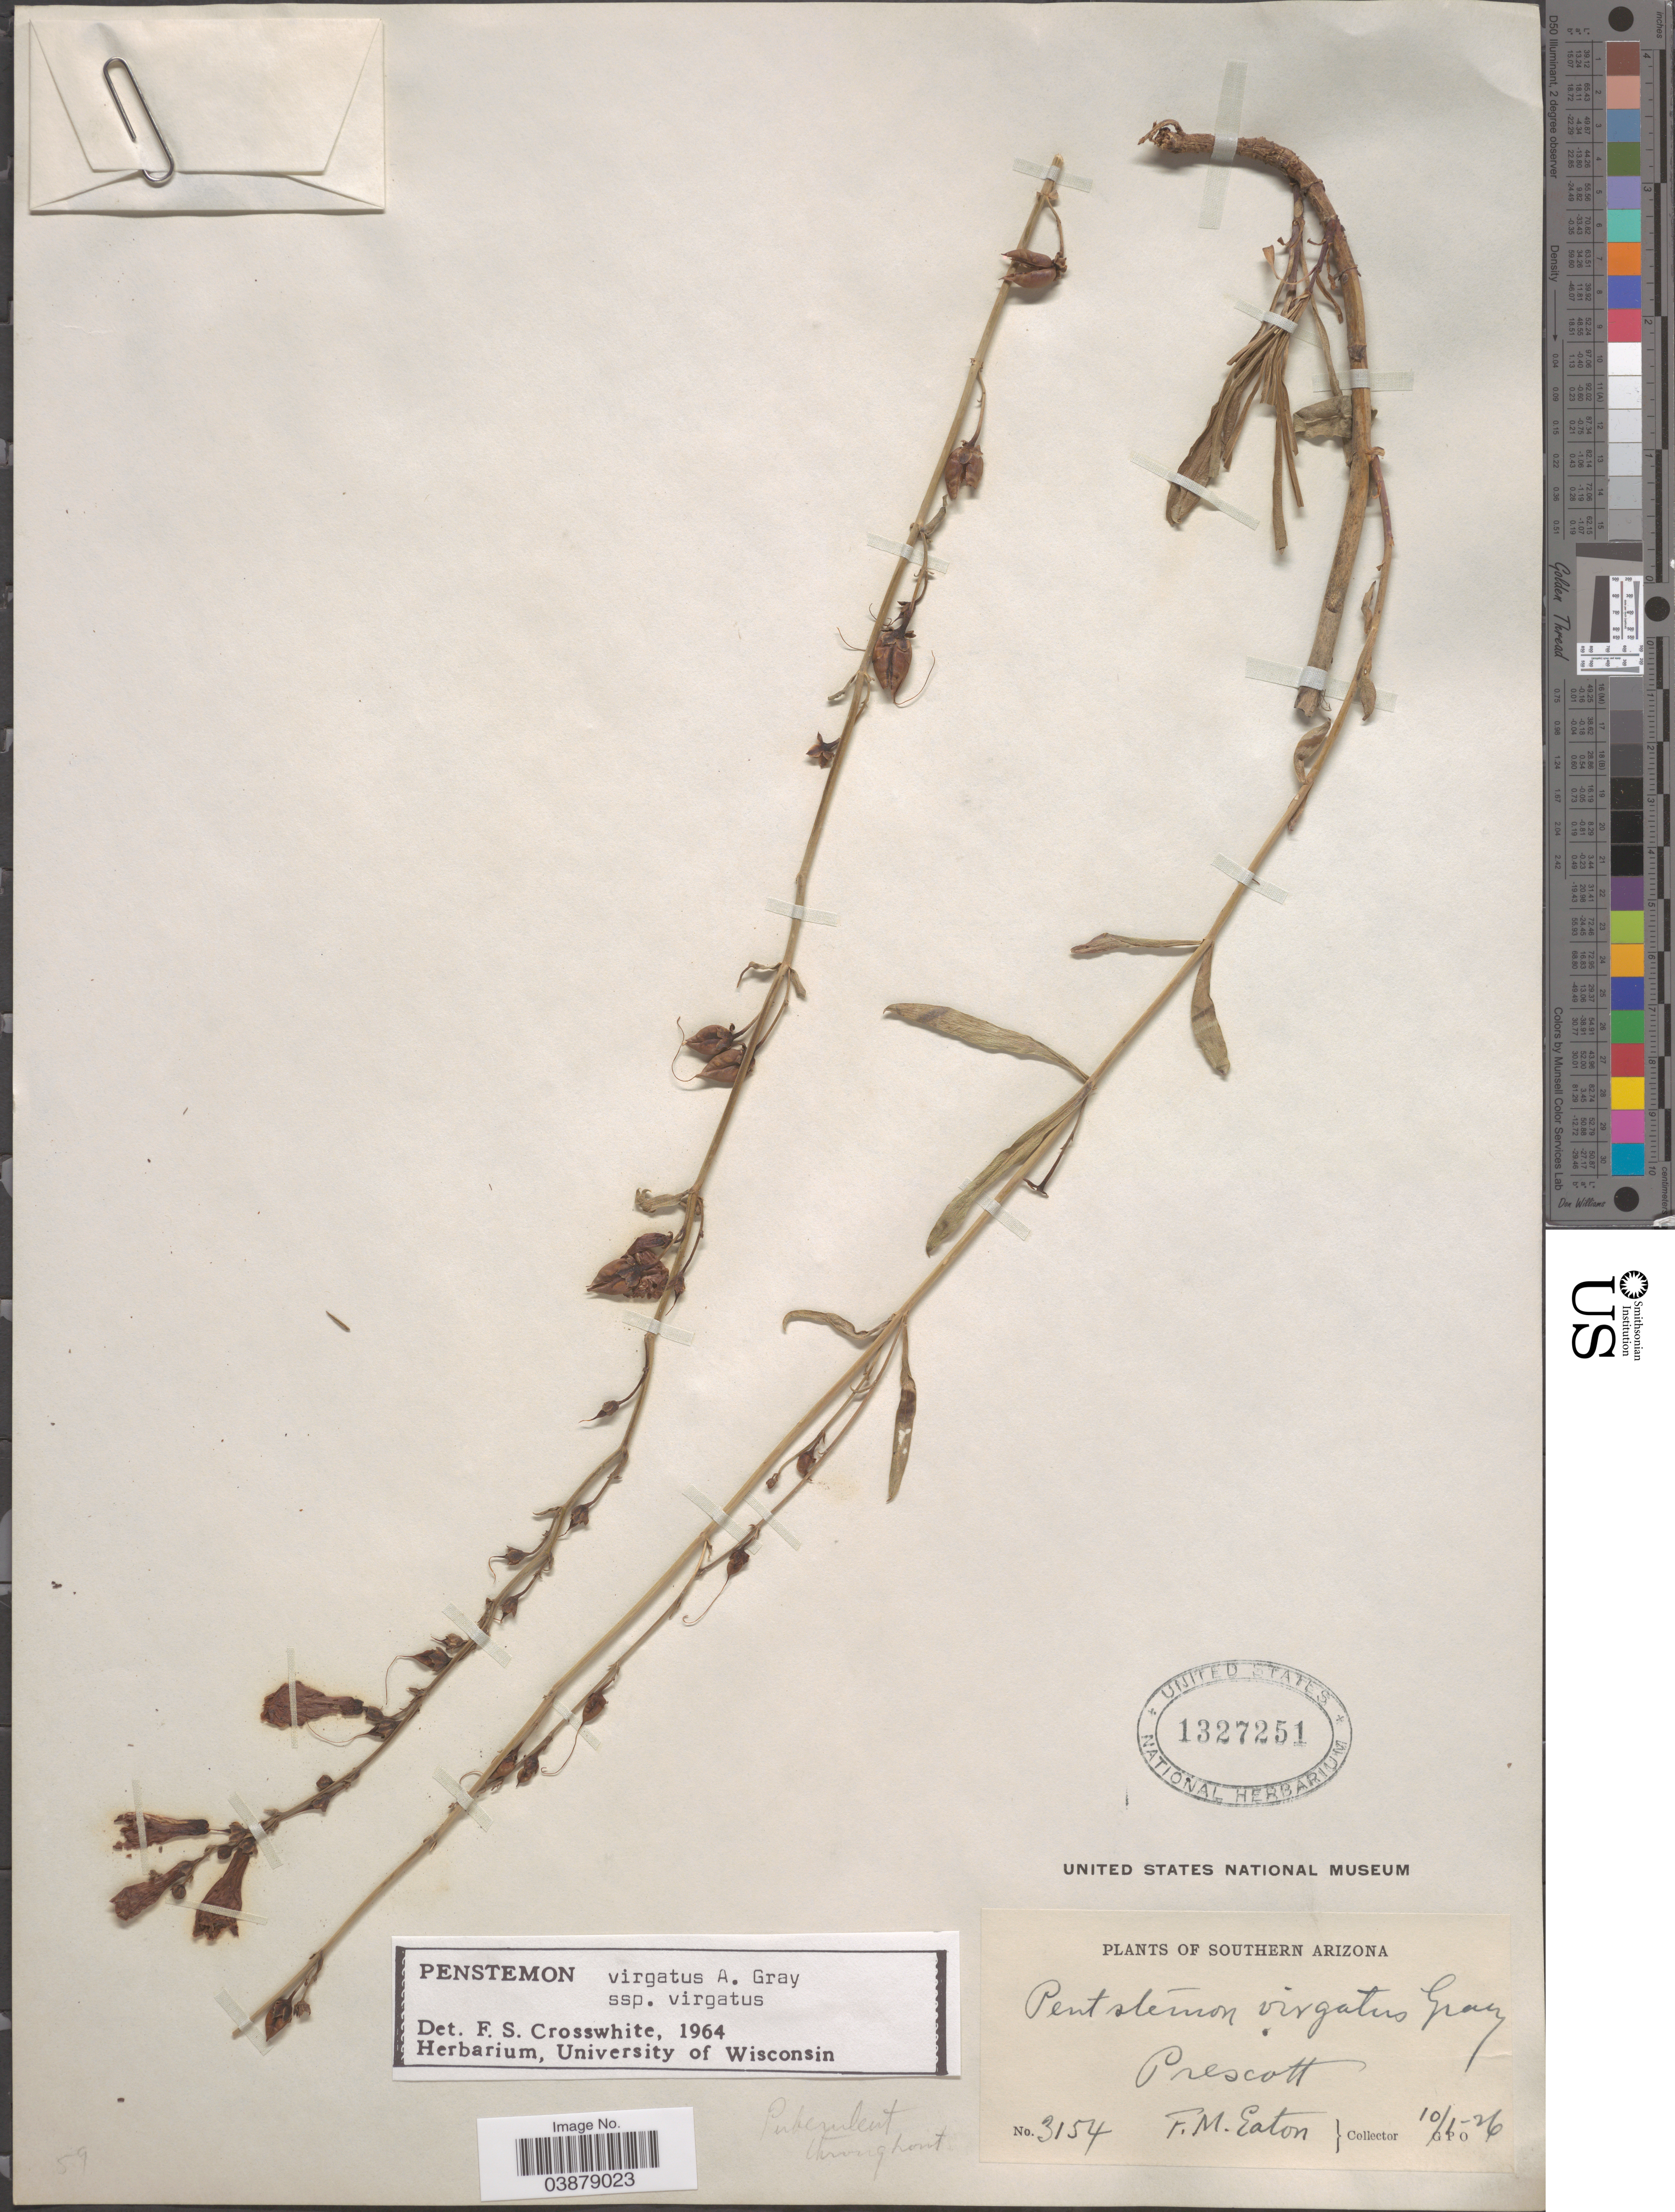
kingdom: Plantae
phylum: Tracheophyta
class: Magnoliopsida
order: Lamiales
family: Plantaginaceae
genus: Penstemon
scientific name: Penstemon virgatus subsp. virgatus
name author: A. Gray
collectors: F. Eaton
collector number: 3154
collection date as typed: Transcribed d/m/y: 1/10/26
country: United States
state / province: Arizona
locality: Southern Arizona. Prescott.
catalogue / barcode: US 1327251